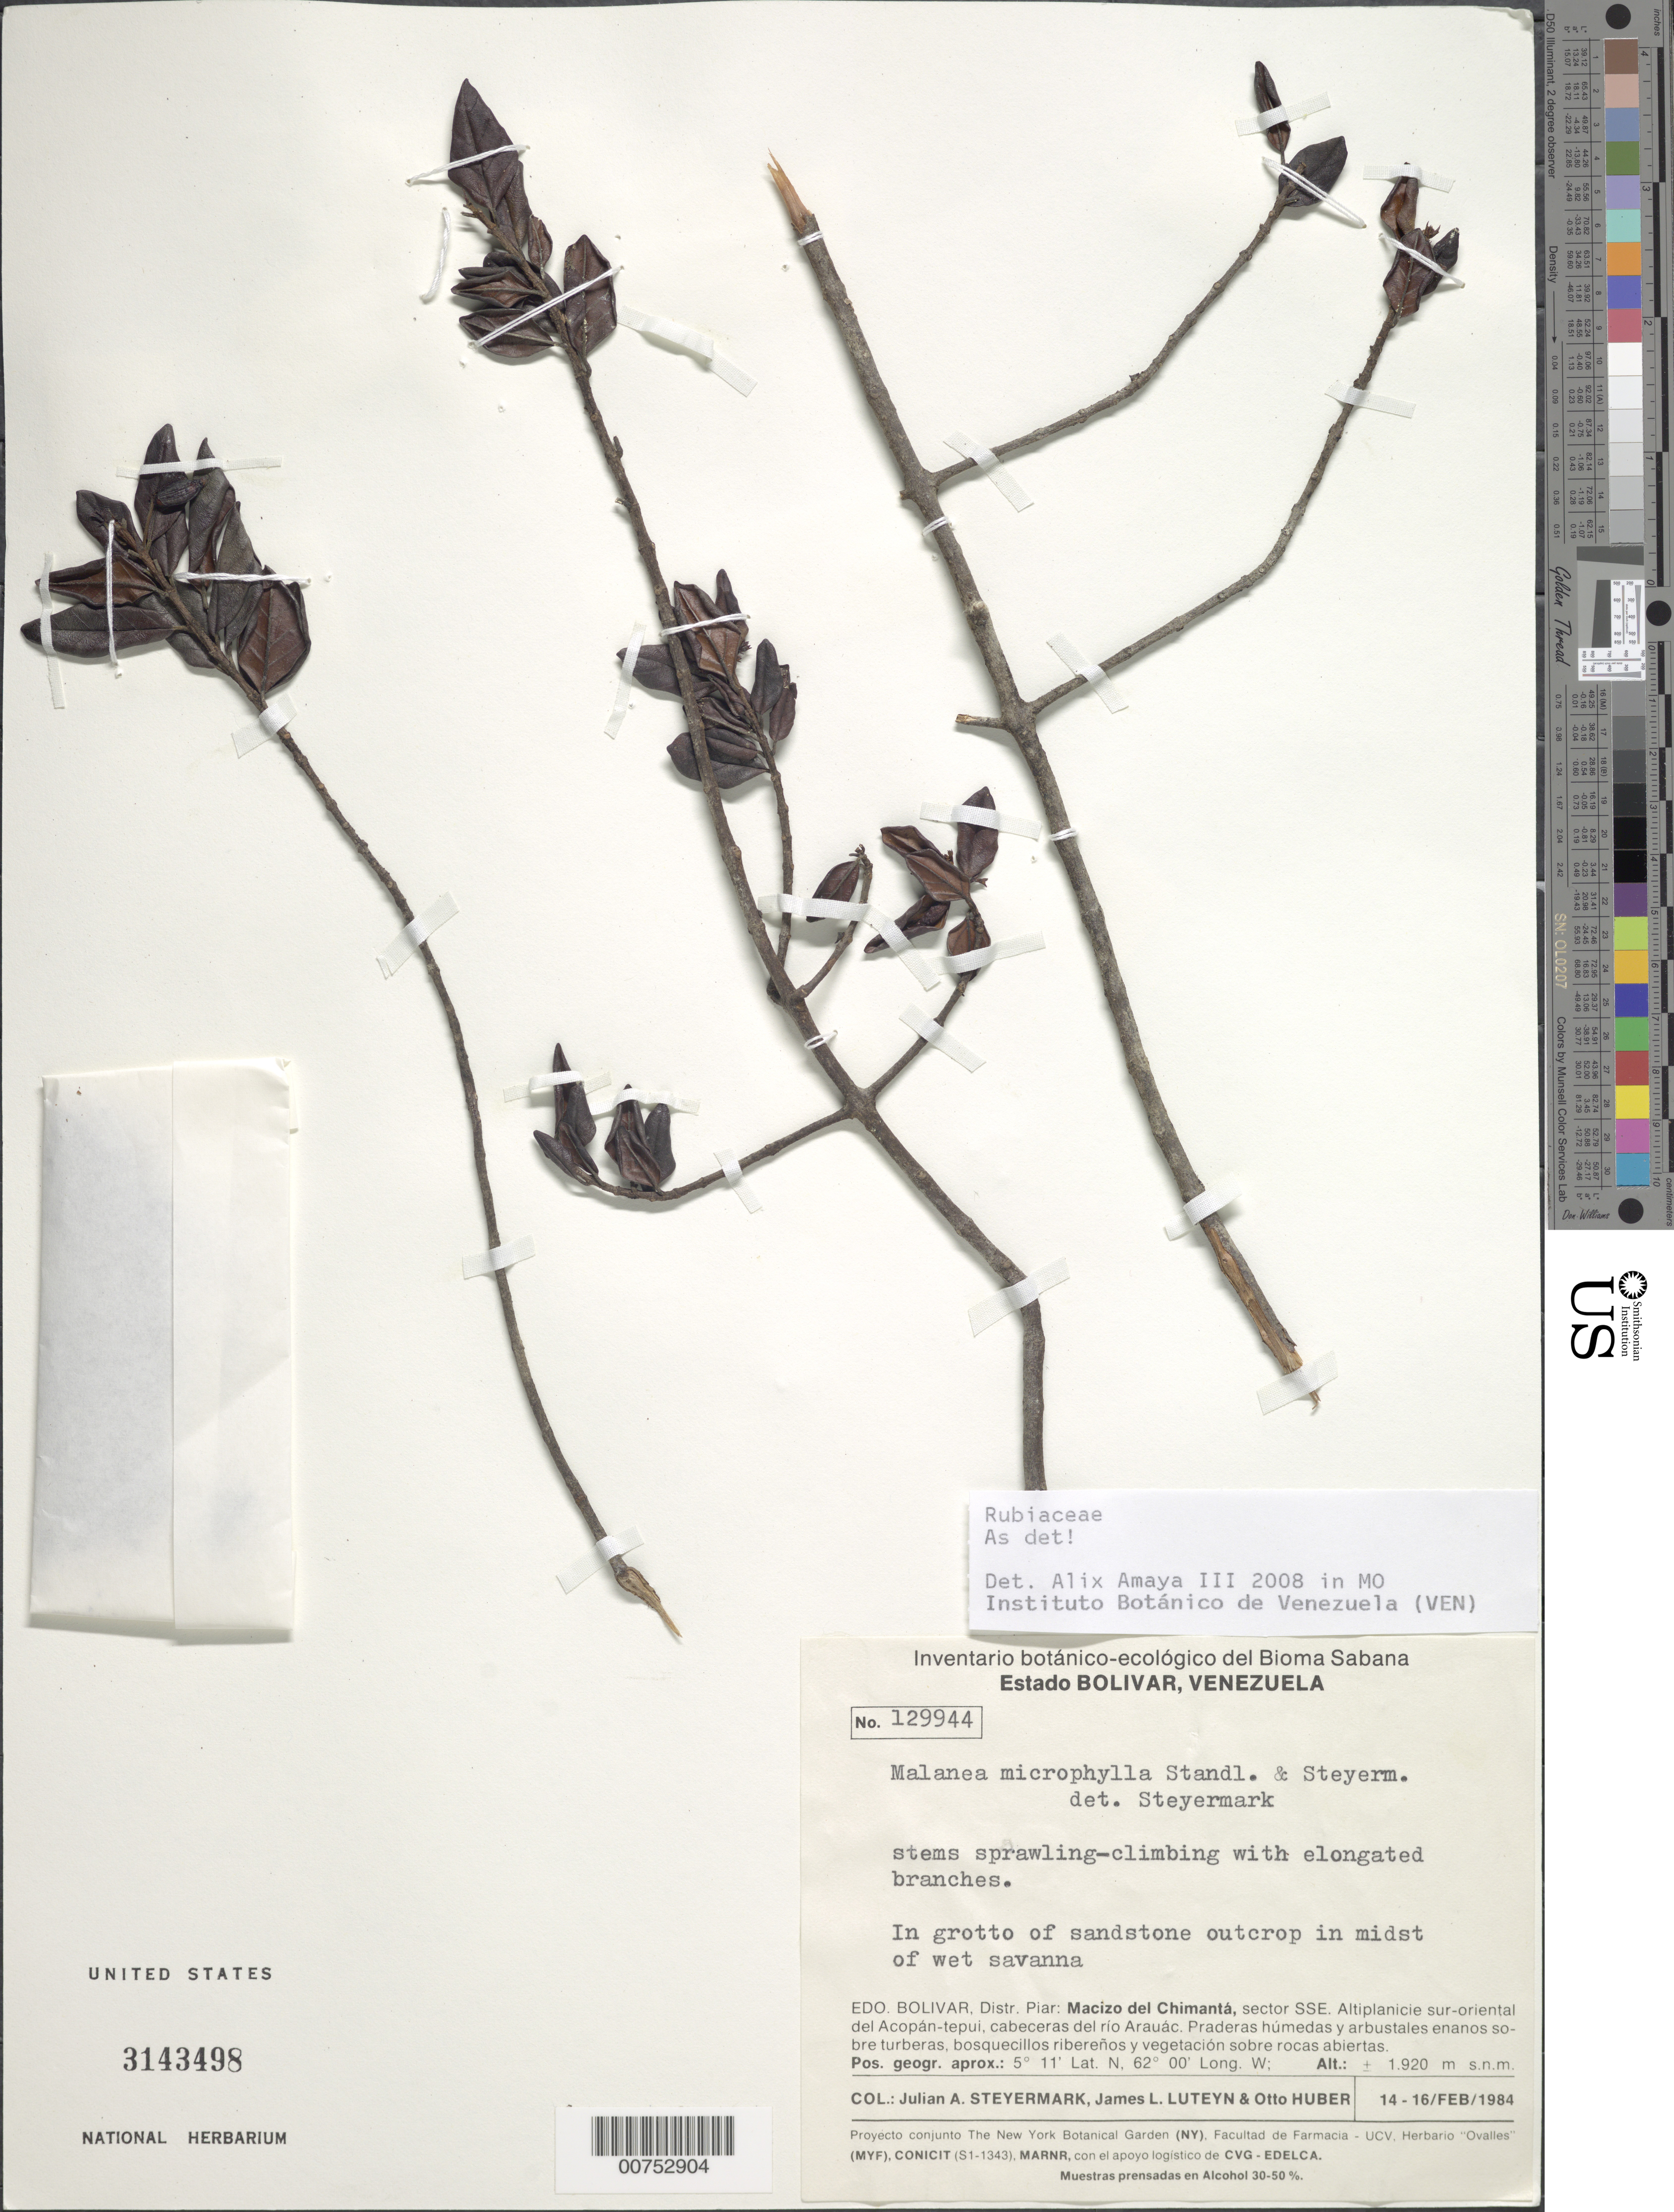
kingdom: Plantae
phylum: Tracheophyta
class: Magnoliopsida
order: Gentianales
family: Rubiaceae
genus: Malanea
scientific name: Malanea microphylla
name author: Standl. & Steyerm.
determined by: Steyermark, Julian A., (VEN)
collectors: J. Steyermark, J. L. Luteyn & O. Huber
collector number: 129944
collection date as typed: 14-Feb-84 to 16-Feb-84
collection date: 1984-02-14/1984-02-16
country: Venezuela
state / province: Bolívar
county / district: Piar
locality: Macizo del Chimantá, sector SSE. Altiplanicie sur-oriental del Acopán-tepuí, cabeceras del río Arauác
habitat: Grotto of sandstone outcrop in midst of wet savanna; bosquecillos reiberenos y vegetación sobre rocas abiertas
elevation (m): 1920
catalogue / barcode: US 3143498